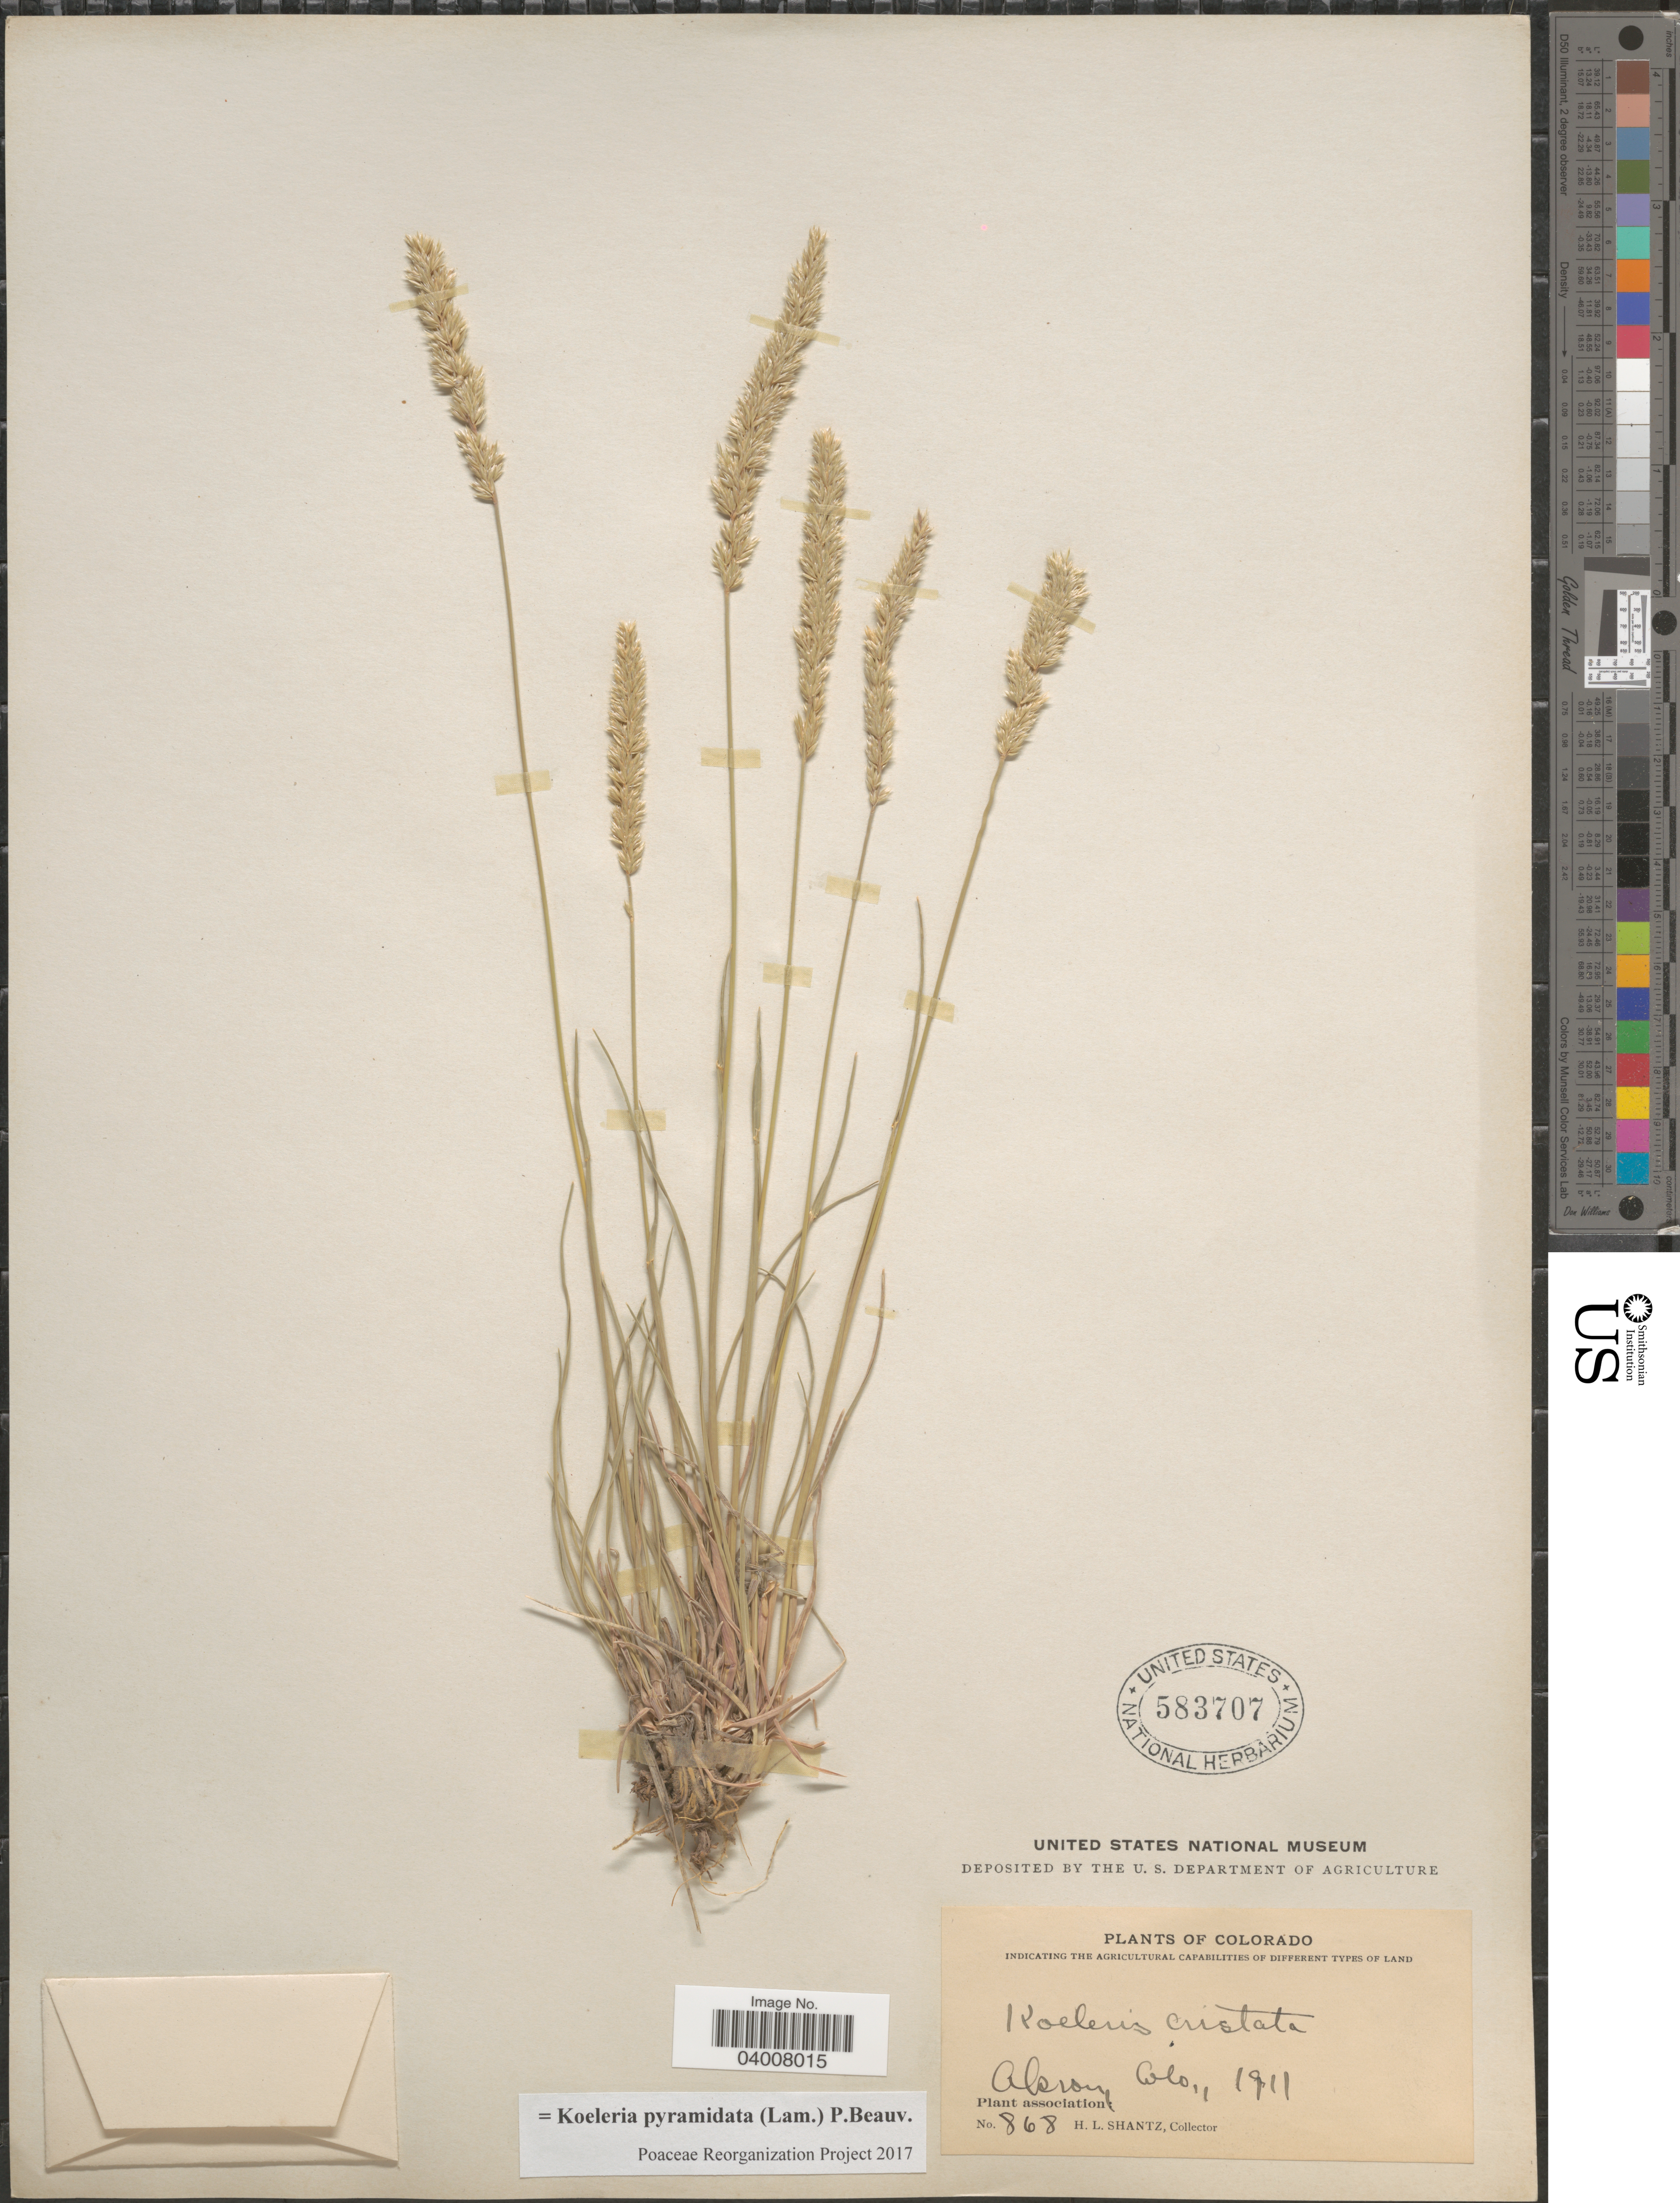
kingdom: Plantae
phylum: Tracheophyta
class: Liliopsida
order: Poales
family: Poaceae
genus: Koeleria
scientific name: Koeleria pyramidata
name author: (Lam.) P. Beauv.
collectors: H. Shantz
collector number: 868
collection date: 1911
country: United States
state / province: Colorado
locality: Akron.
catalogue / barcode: US 583707